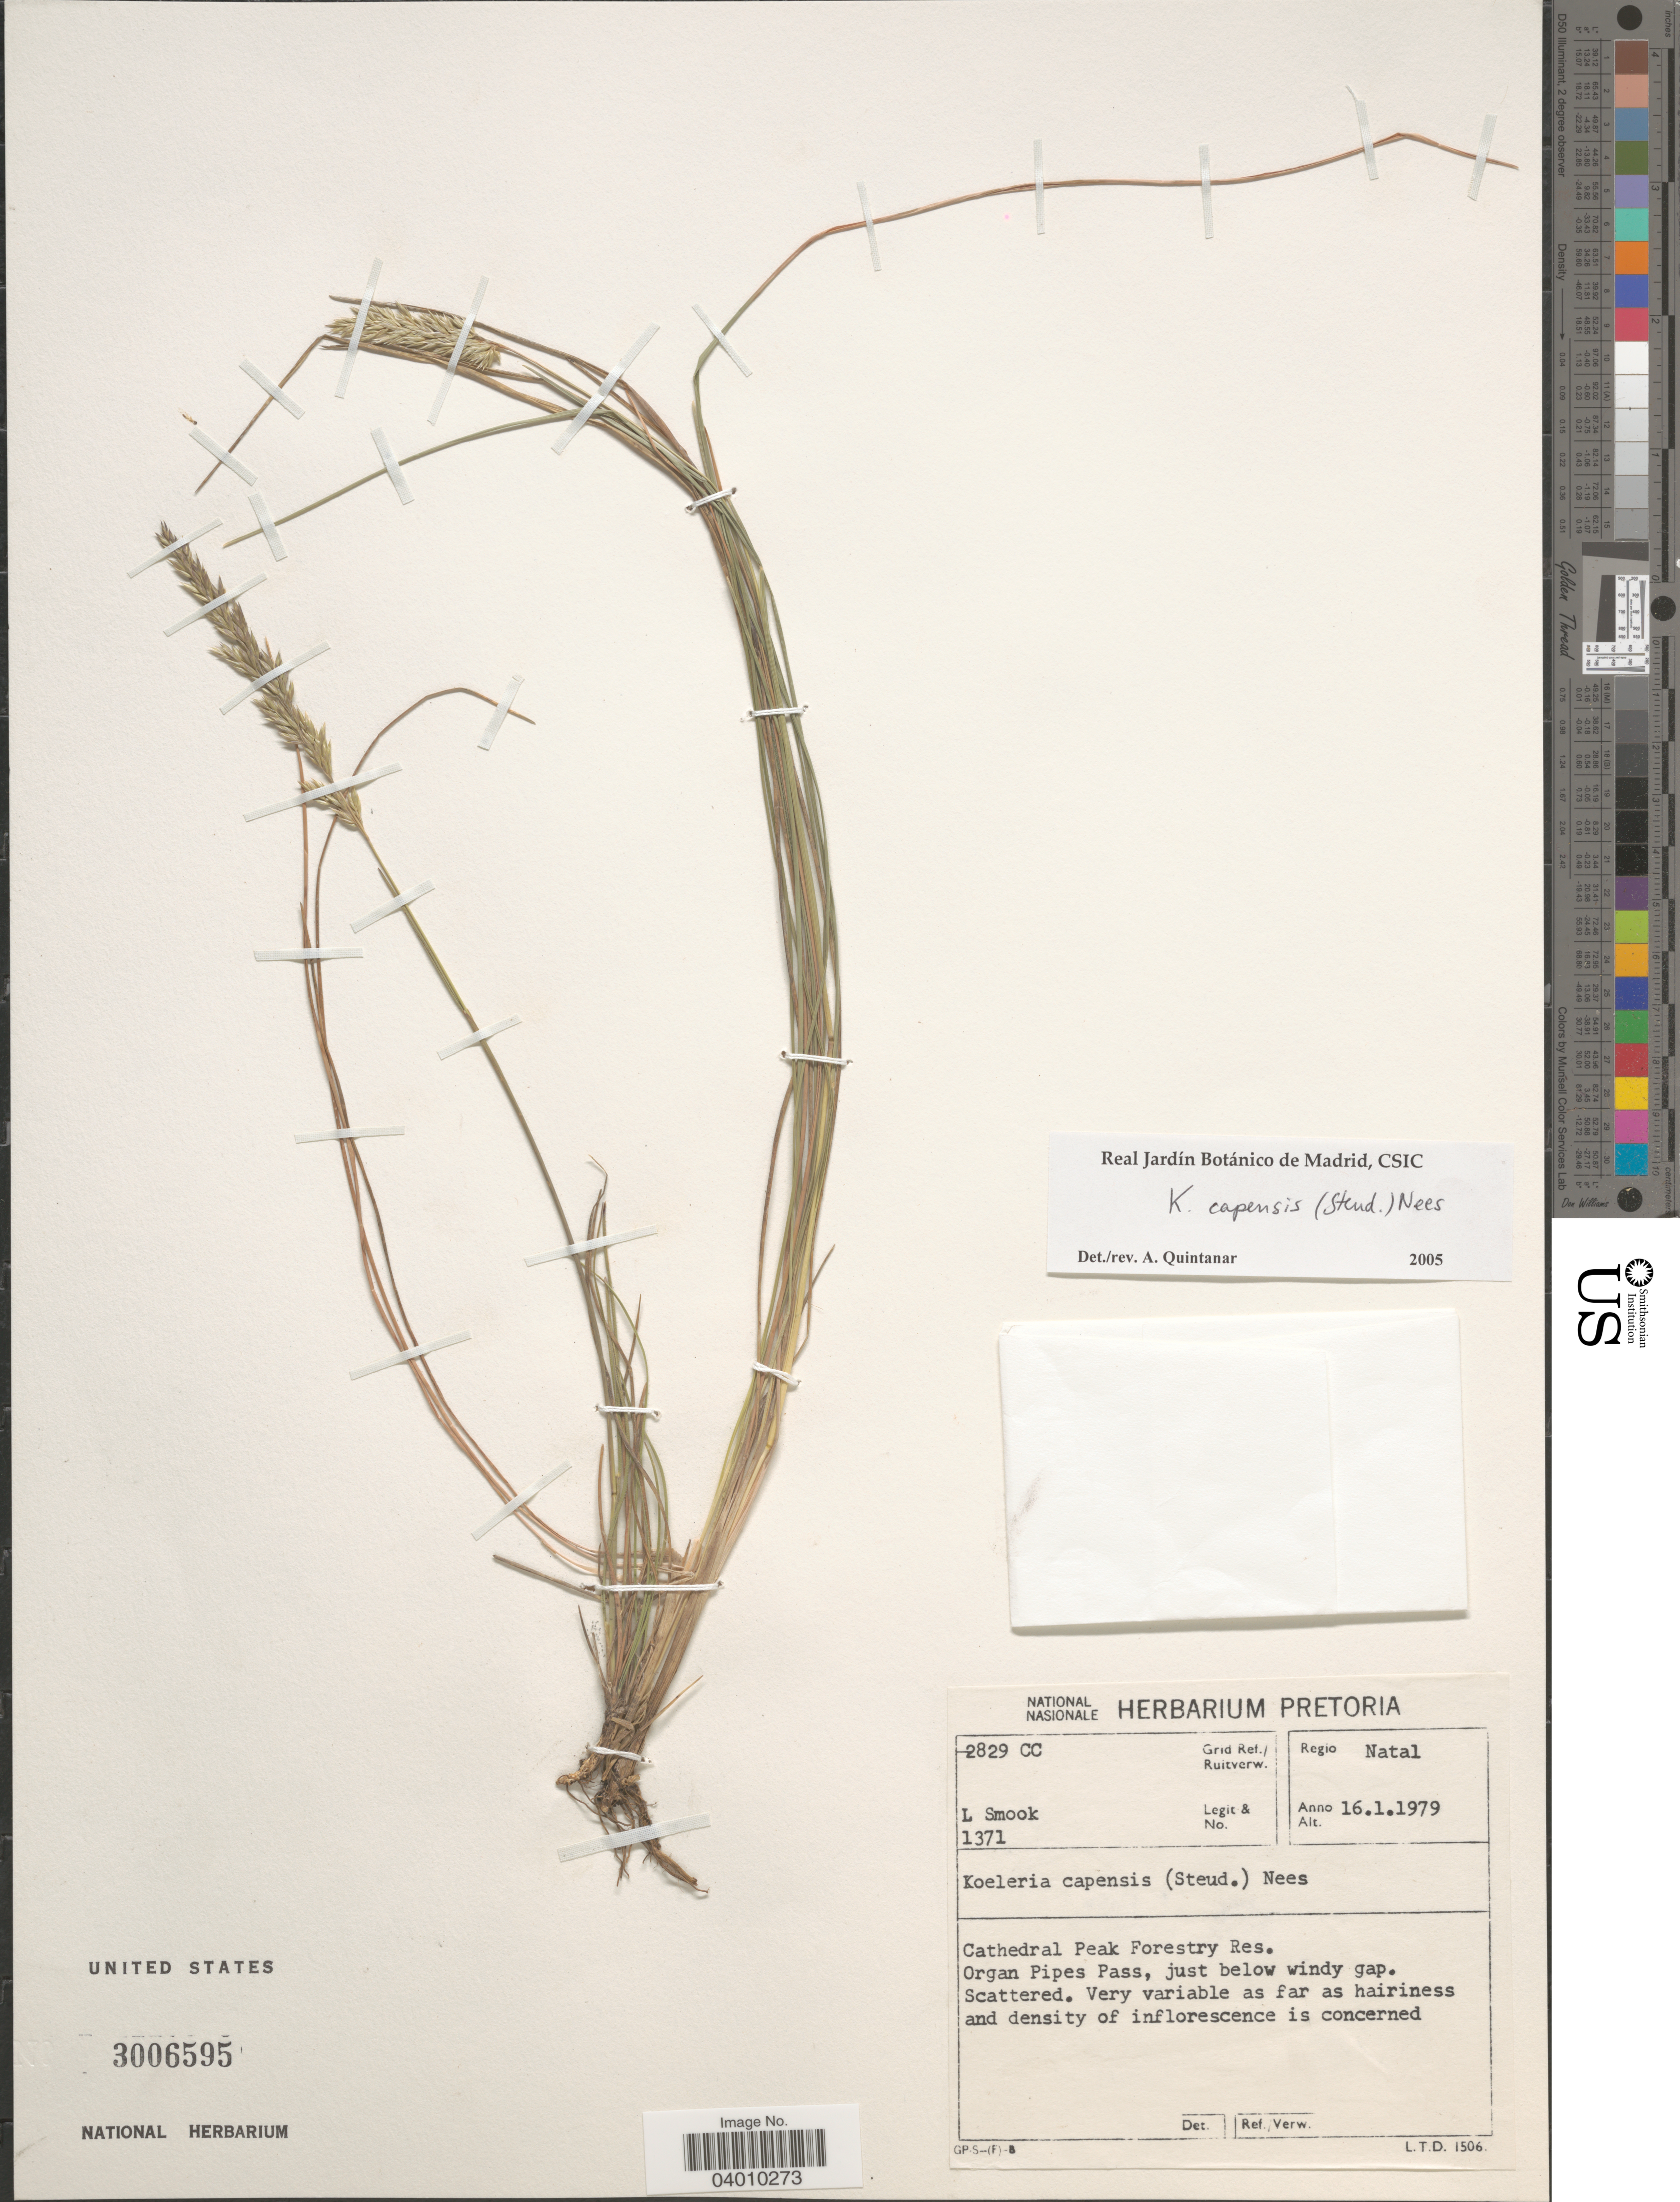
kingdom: Plantae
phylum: Tracheophyta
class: Liliopsida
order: Poales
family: Poaceae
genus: Koeleria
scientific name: Koeleria capensis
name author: (Steud.) Nees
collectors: L. Smook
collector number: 1371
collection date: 1979-01-16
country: South Africa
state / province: KwaZulu-Natal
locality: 2829 CC Grid Ref./Ruitverw. Regio Natal. Cathedral Peak Forestry Res. Organ Pipes Pass, just below windy gap.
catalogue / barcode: US 3006595